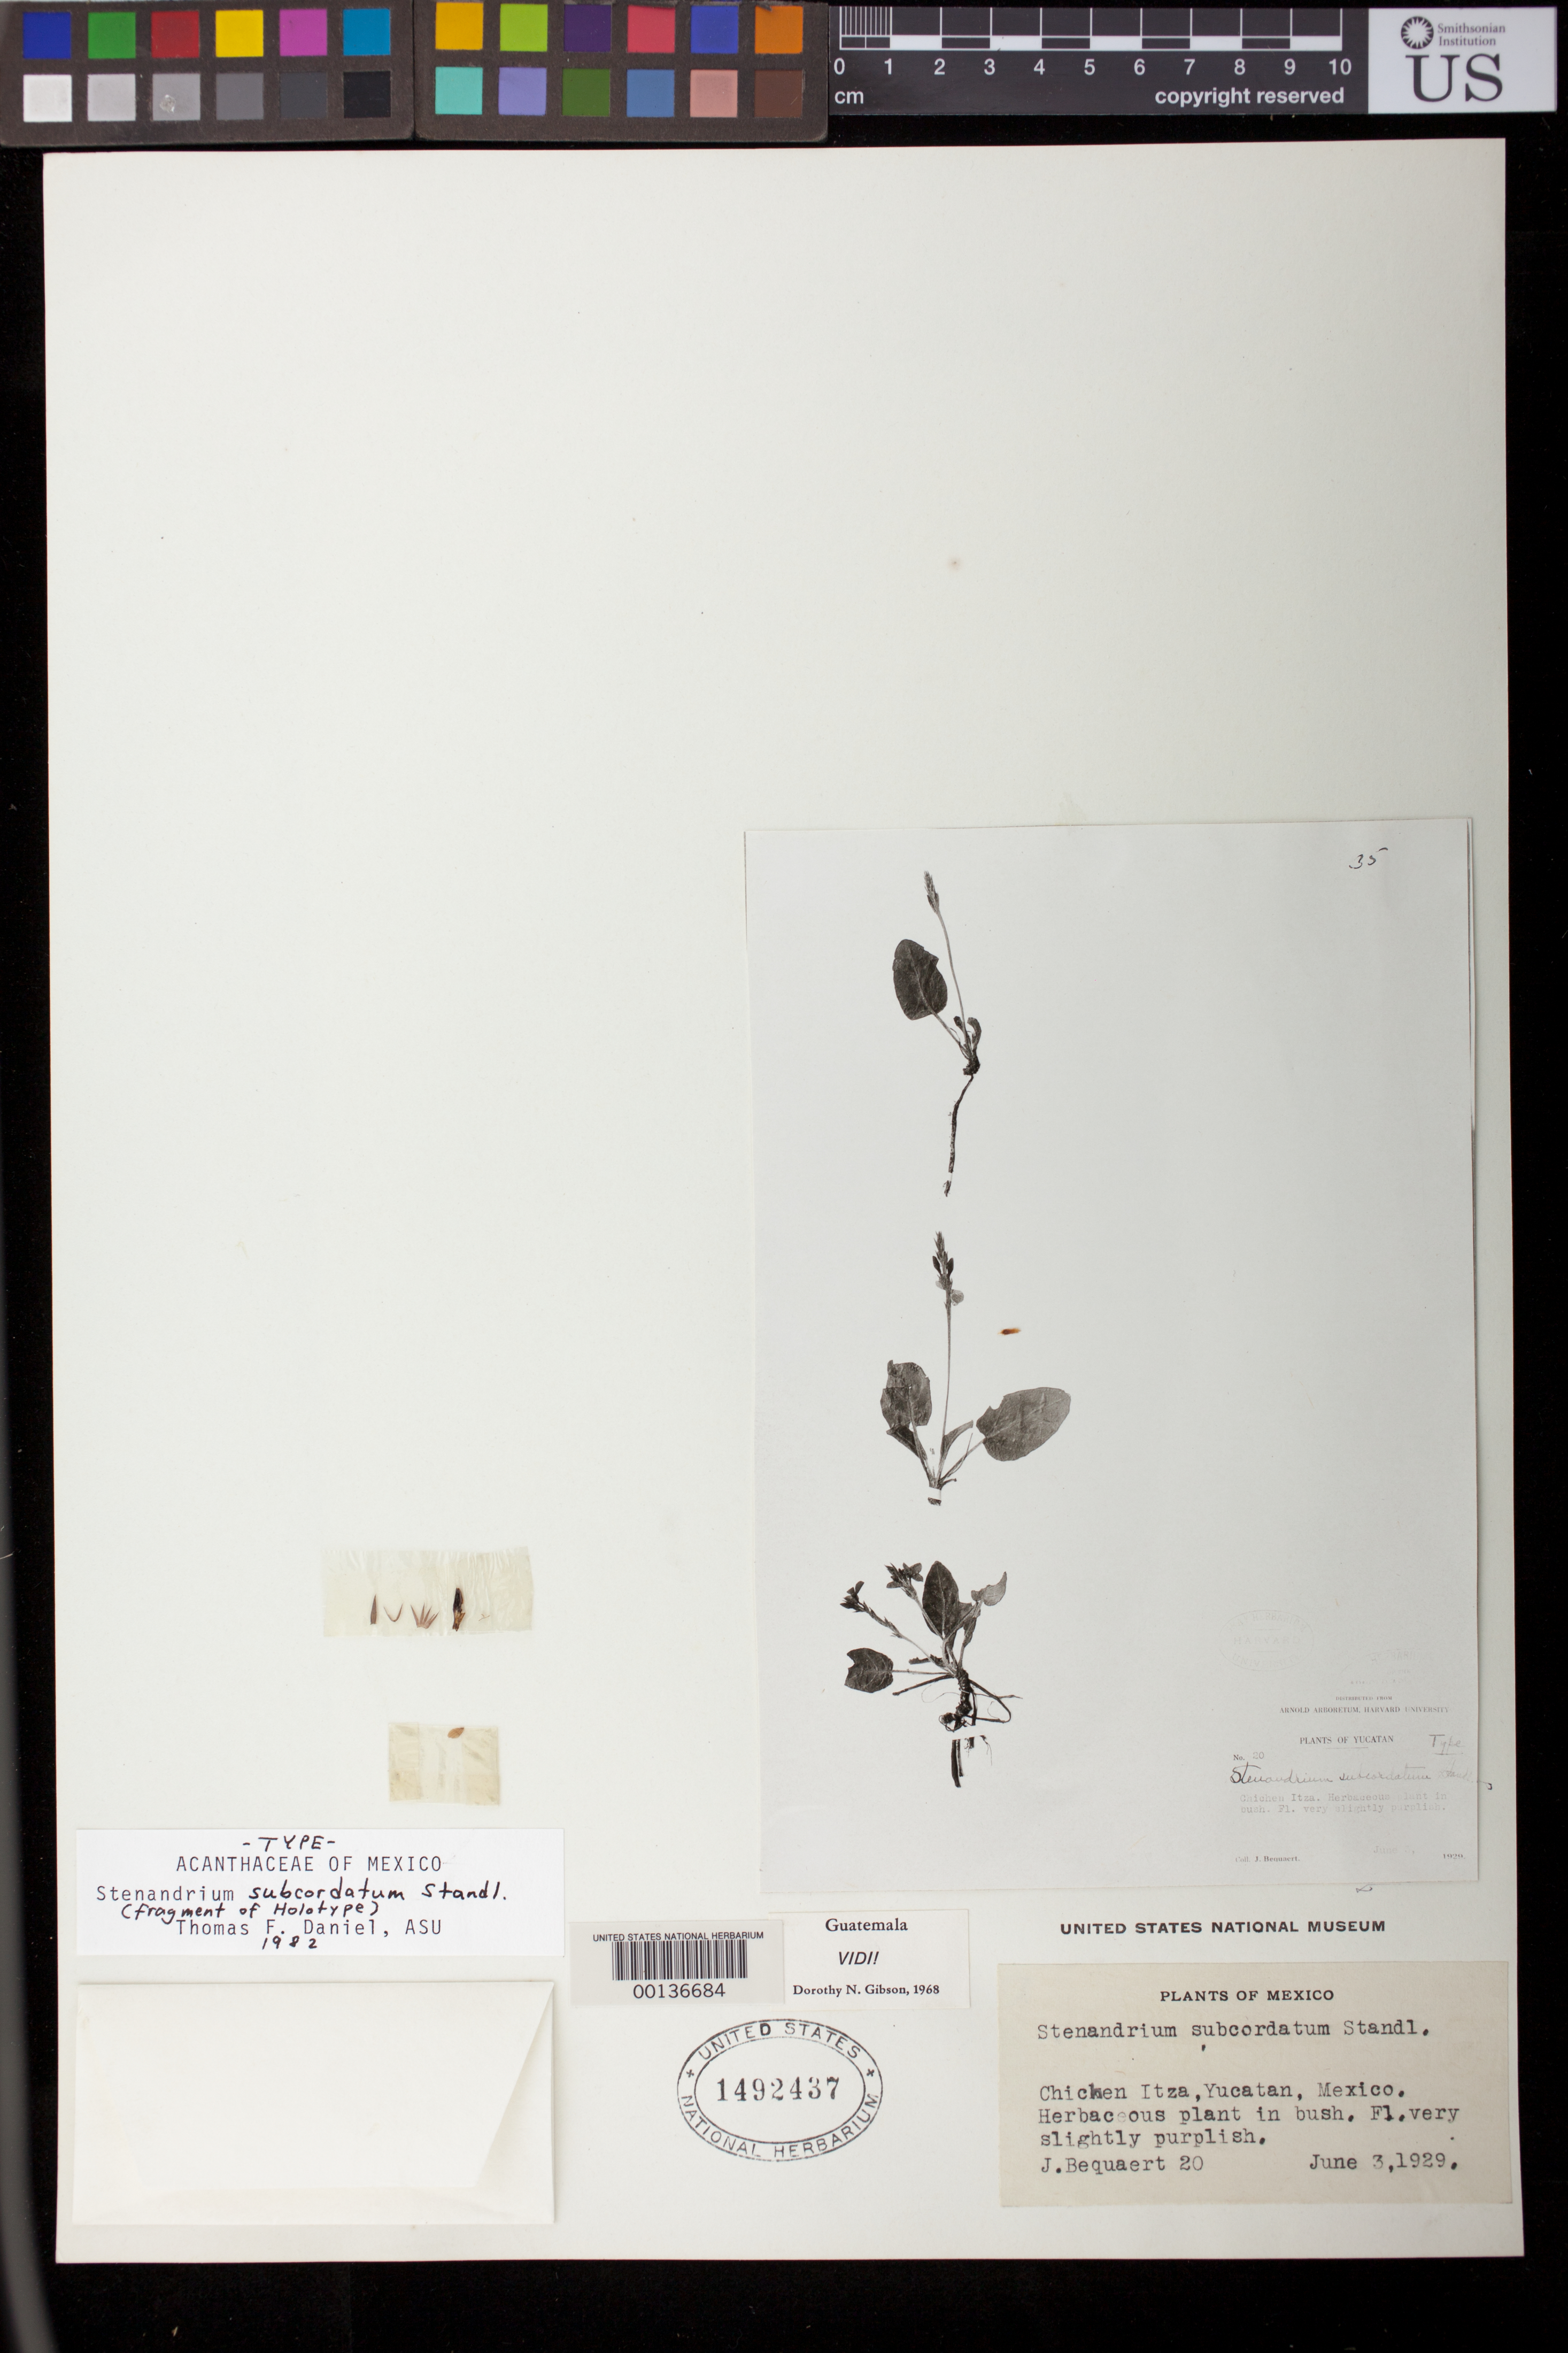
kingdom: Plantae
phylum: Tracheophyta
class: Magnoliopsida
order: Lamiales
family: Acanthaceae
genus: Stenandrium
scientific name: Stenandrium subcordatum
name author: Standl.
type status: Isotype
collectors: J. Bequaert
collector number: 20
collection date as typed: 03 Jun 1929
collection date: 1929-06-03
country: Mexico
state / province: Yucatán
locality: Chichen Itza.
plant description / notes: Photograph and fragmentary material of type specimen ex herb. Arnold Arboretum (A/HUH)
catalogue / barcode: US 1492437